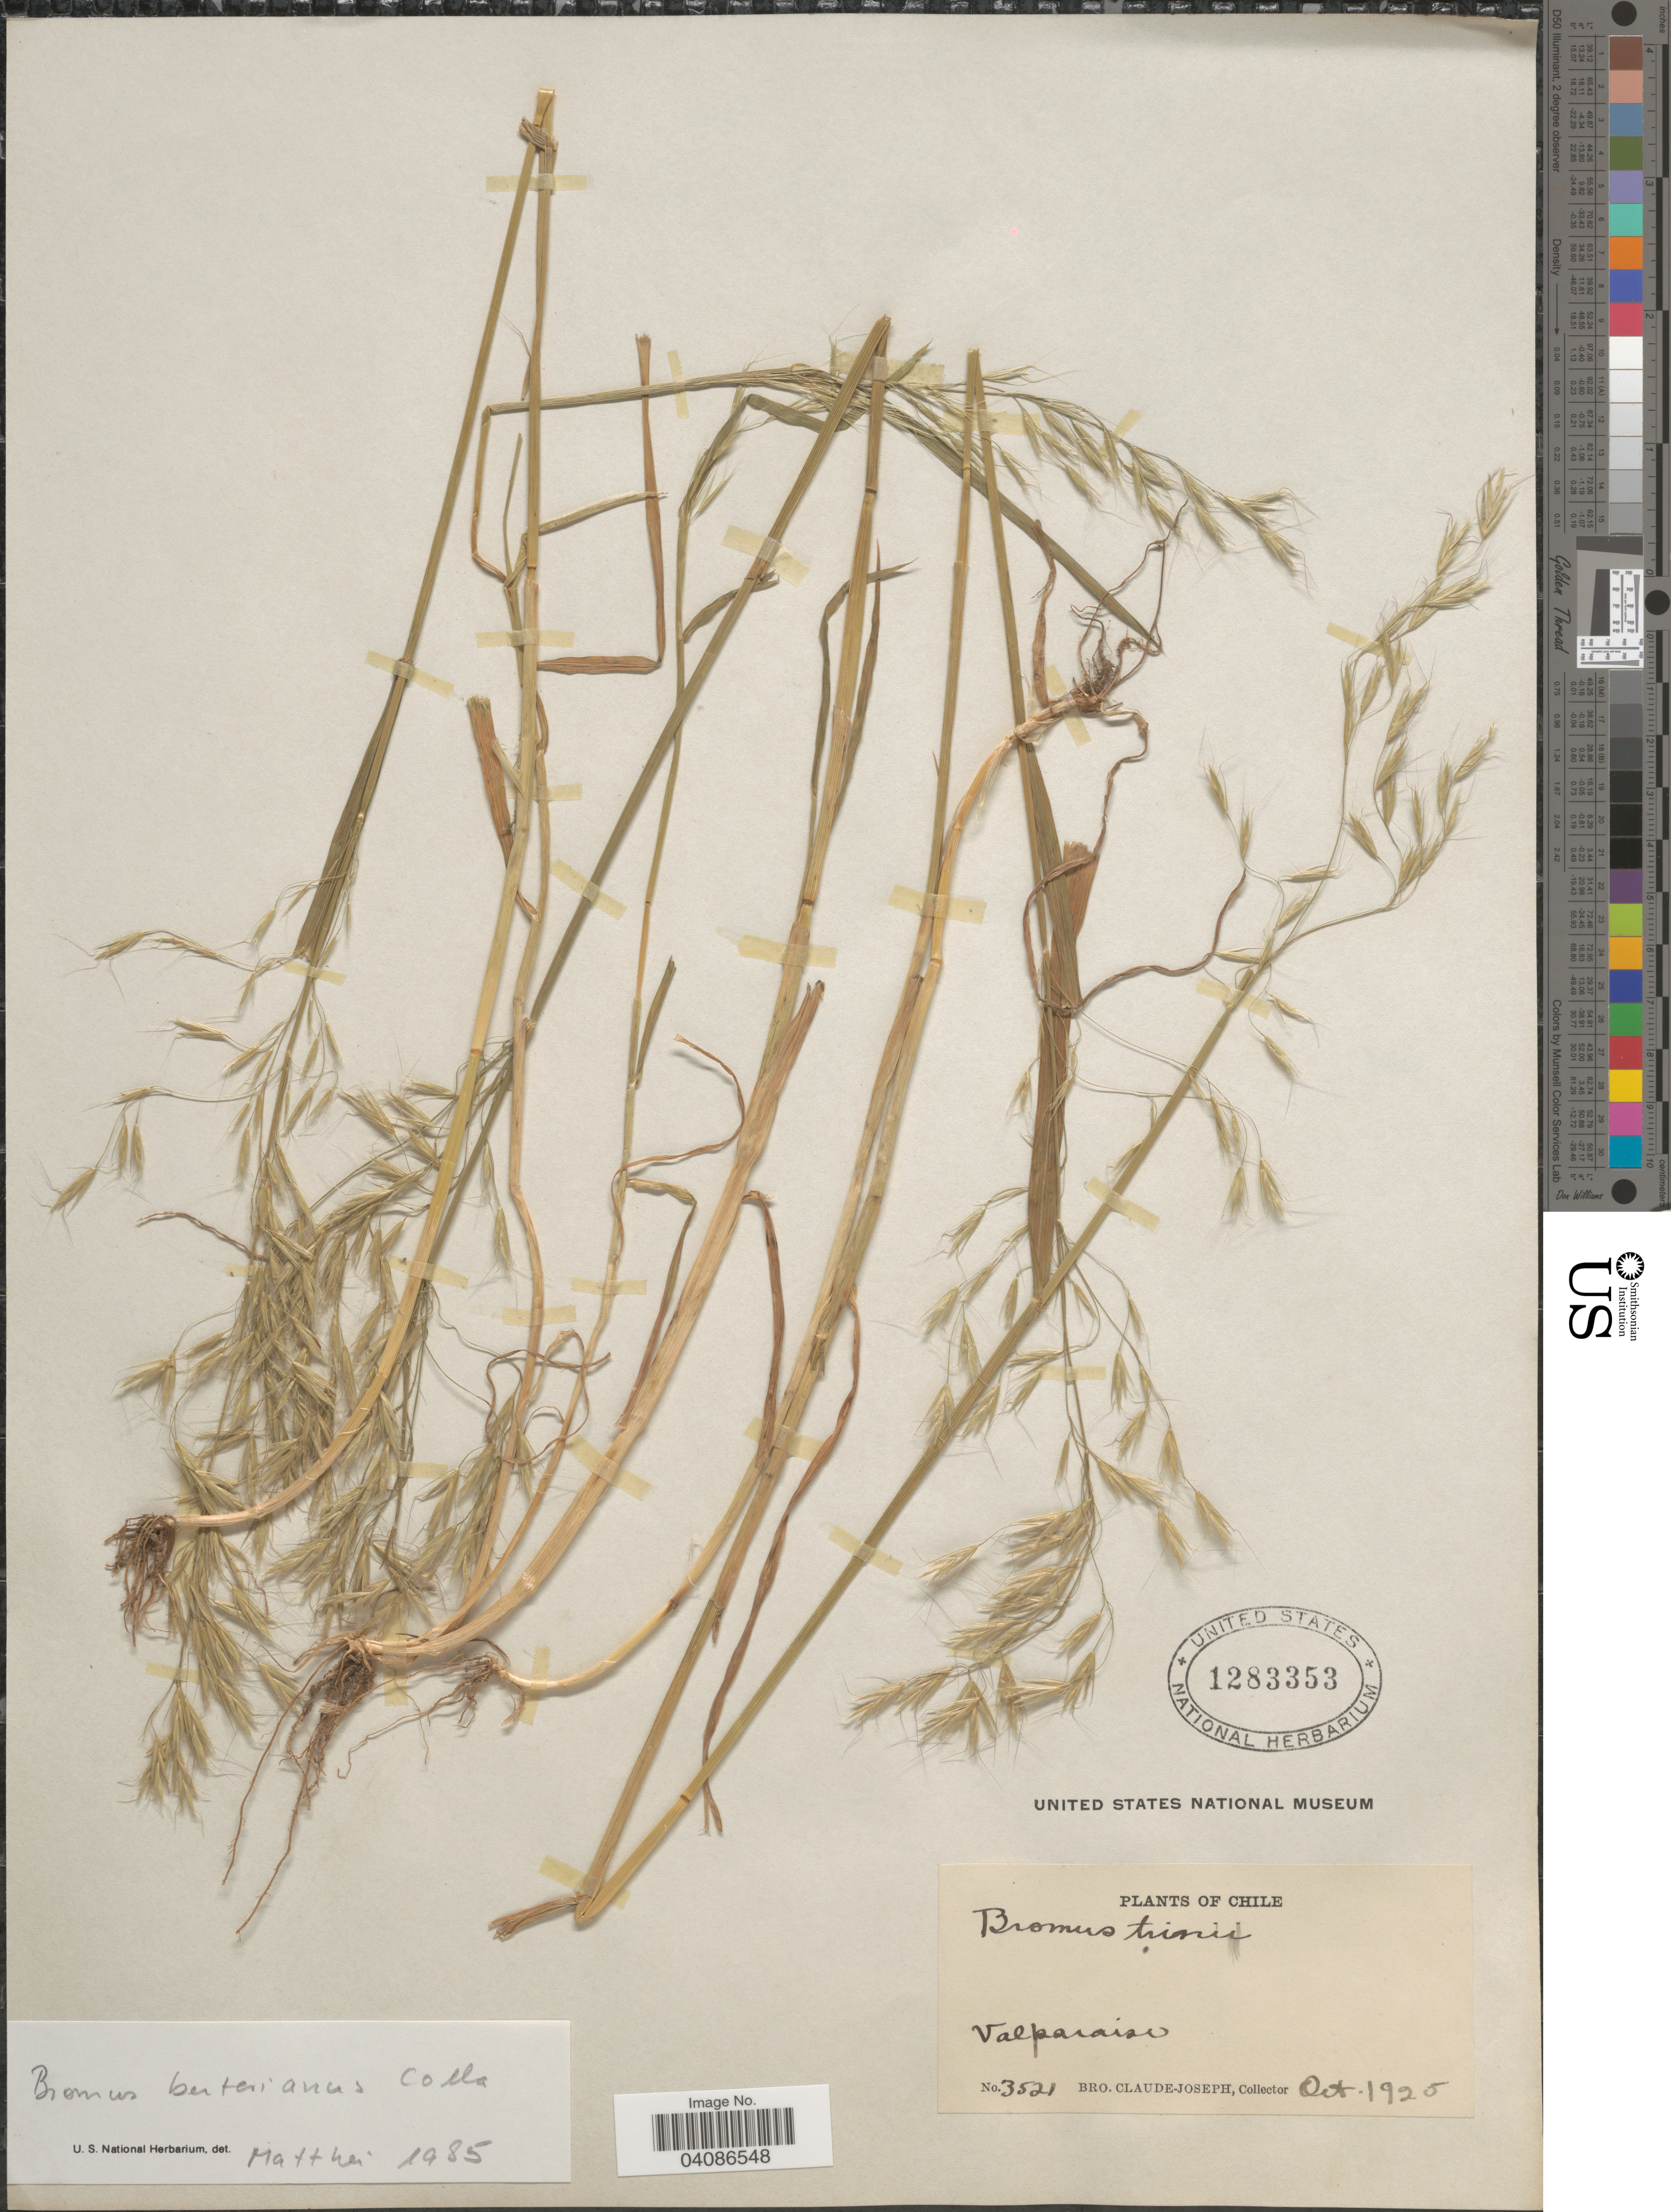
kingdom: Plantae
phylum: Tracheophyta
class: Liliopsida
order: Poales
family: Poaceae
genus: Bromus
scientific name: Bromus berteroanus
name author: Colla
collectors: Bro. Claude-Joseph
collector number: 3521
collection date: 1925-10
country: Chile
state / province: Valparaíso (V)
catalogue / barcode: US 1283353